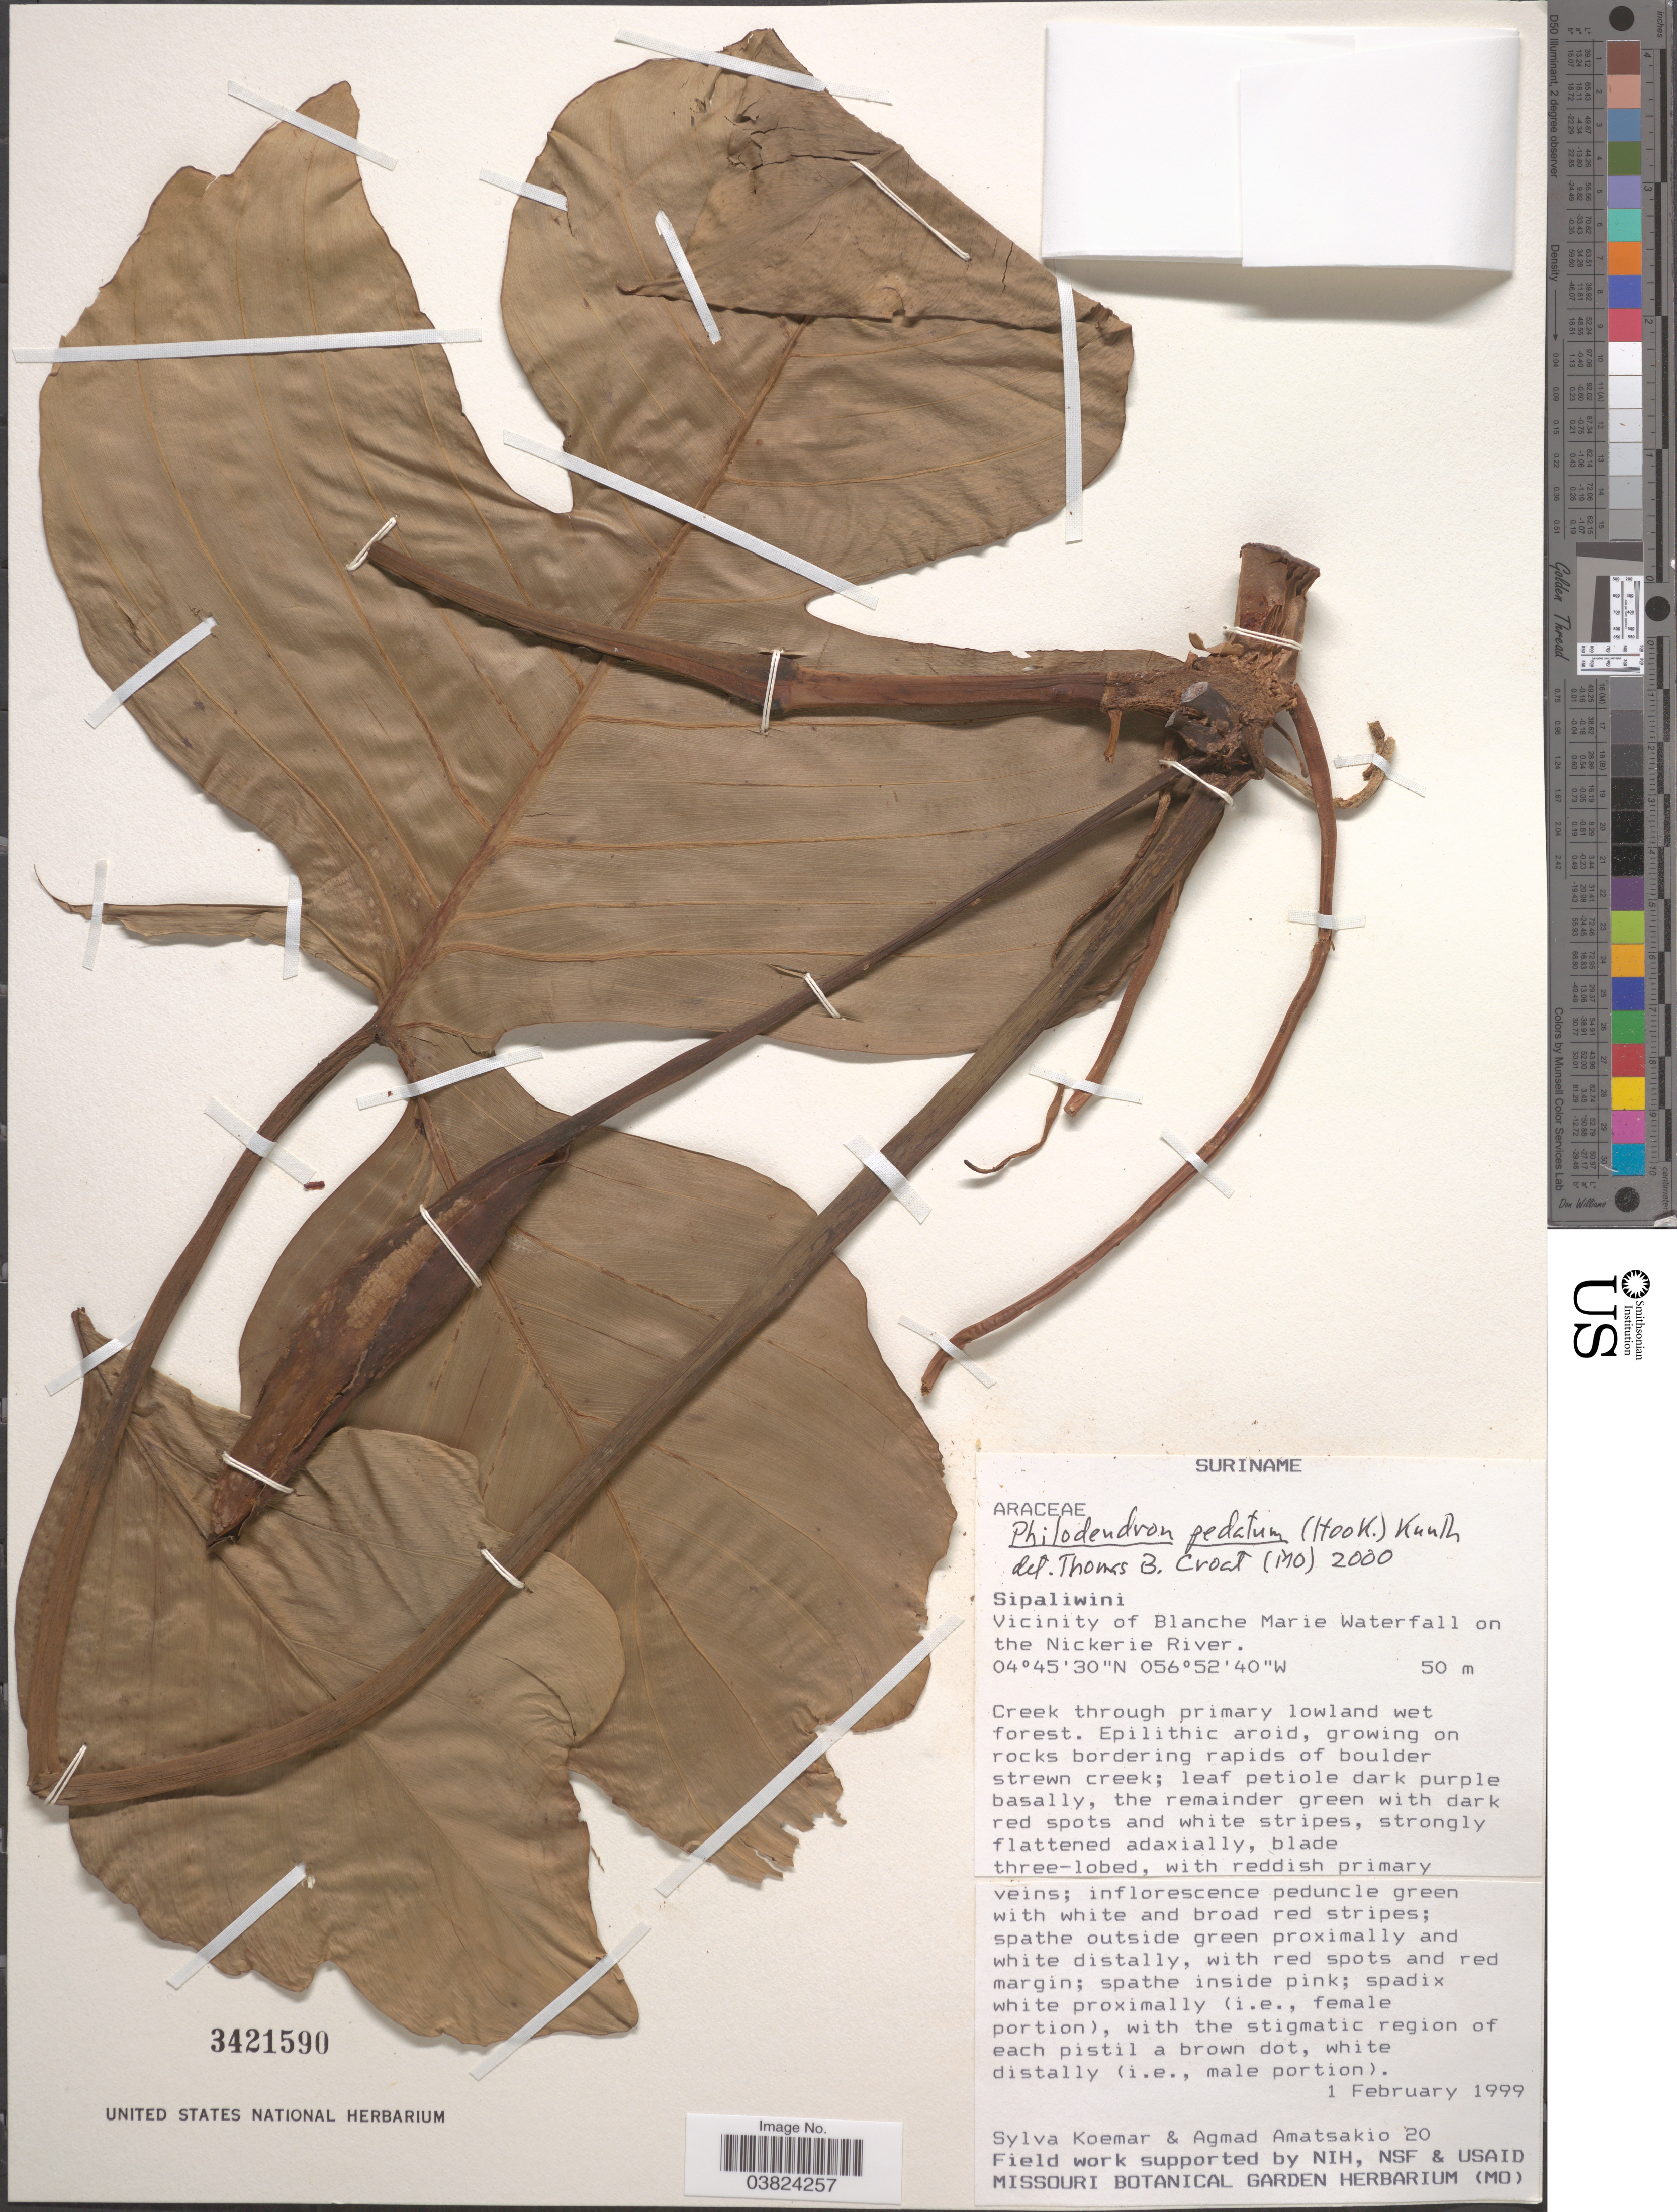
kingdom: Plantae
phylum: Tracheophyta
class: Liliopsida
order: Alismatales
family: Araceae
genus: Philodendron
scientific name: Philodendron pedatum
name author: (Hook.) Kunth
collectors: S. Koemar & A. Amatsakio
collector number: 20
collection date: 1999-02-01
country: Suriname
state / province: Sipaliwini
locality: Vicinity of Blanche Marie Waterfall on the Nickerie River.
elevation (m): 50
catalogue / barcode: US 3421590